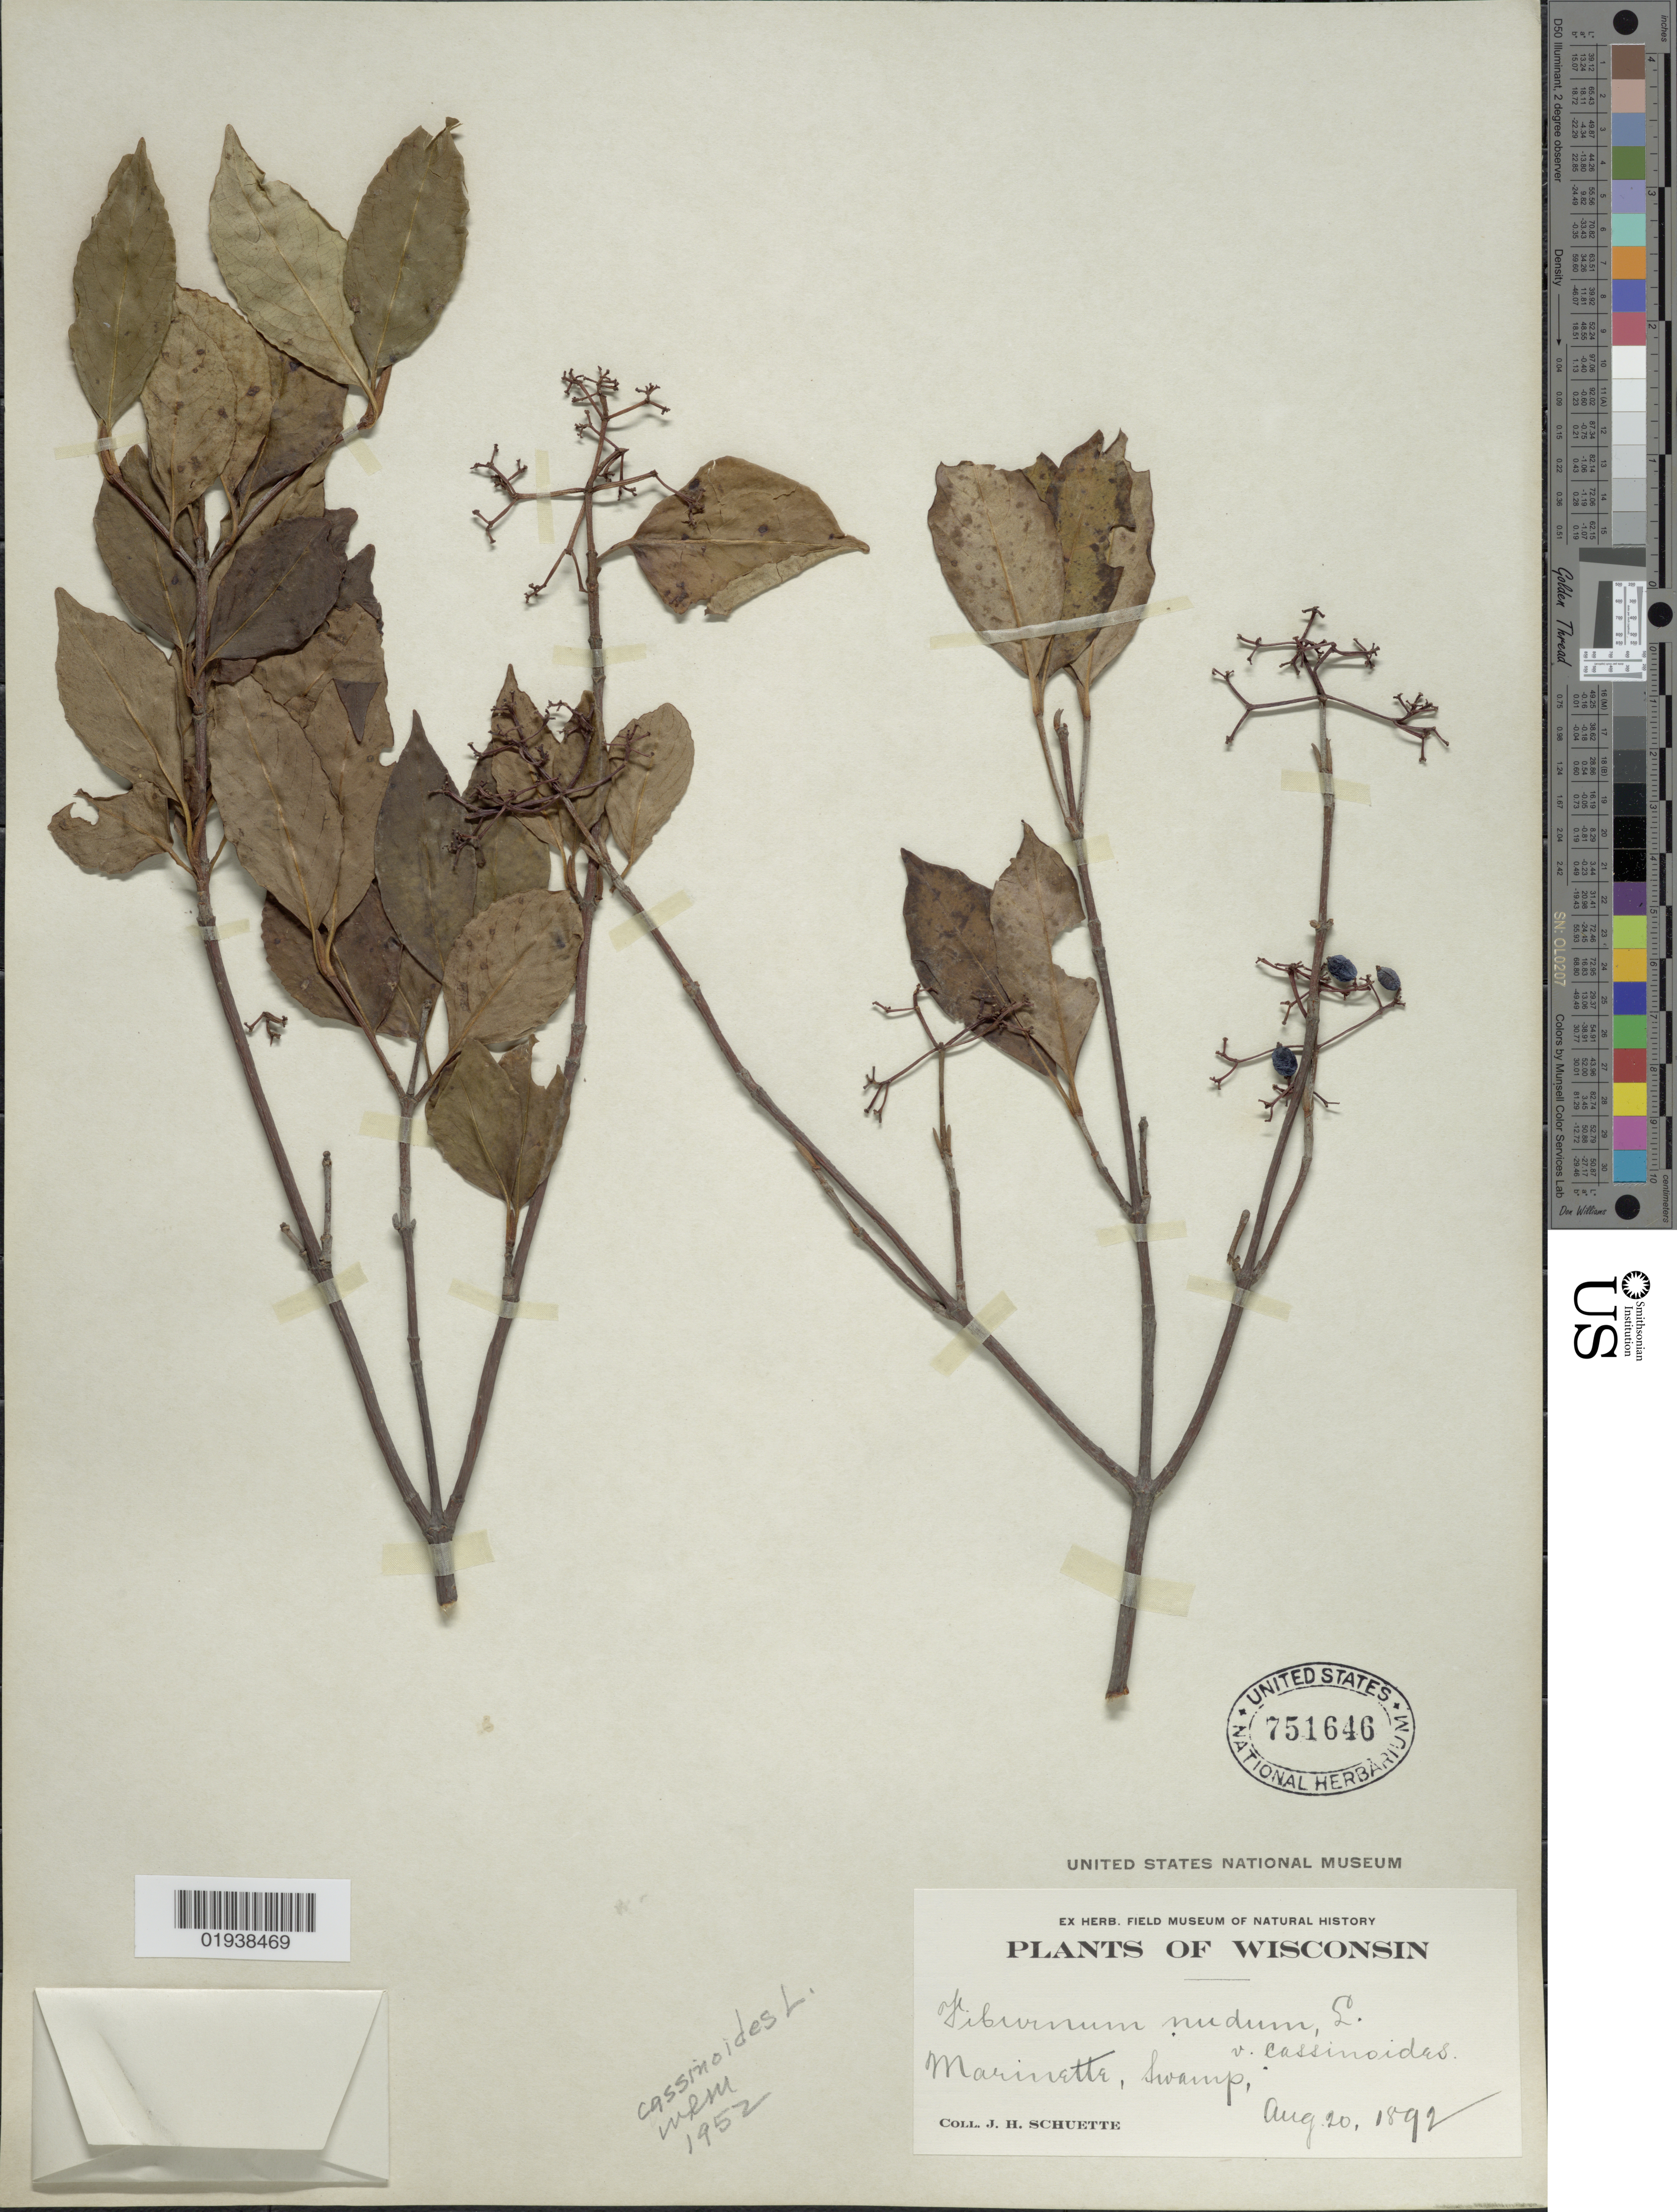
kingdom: Plantae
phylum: Tracheophyta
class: Magnoliopsida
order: Dipsacales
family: Viburnaceae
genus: Viburnum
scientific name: Viburnum cassinoides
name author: L.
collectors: J. H. Schuette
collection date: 1892-08-20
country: United States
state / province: Wisconsin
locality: Marinette, Swamp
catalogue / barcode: US 751646